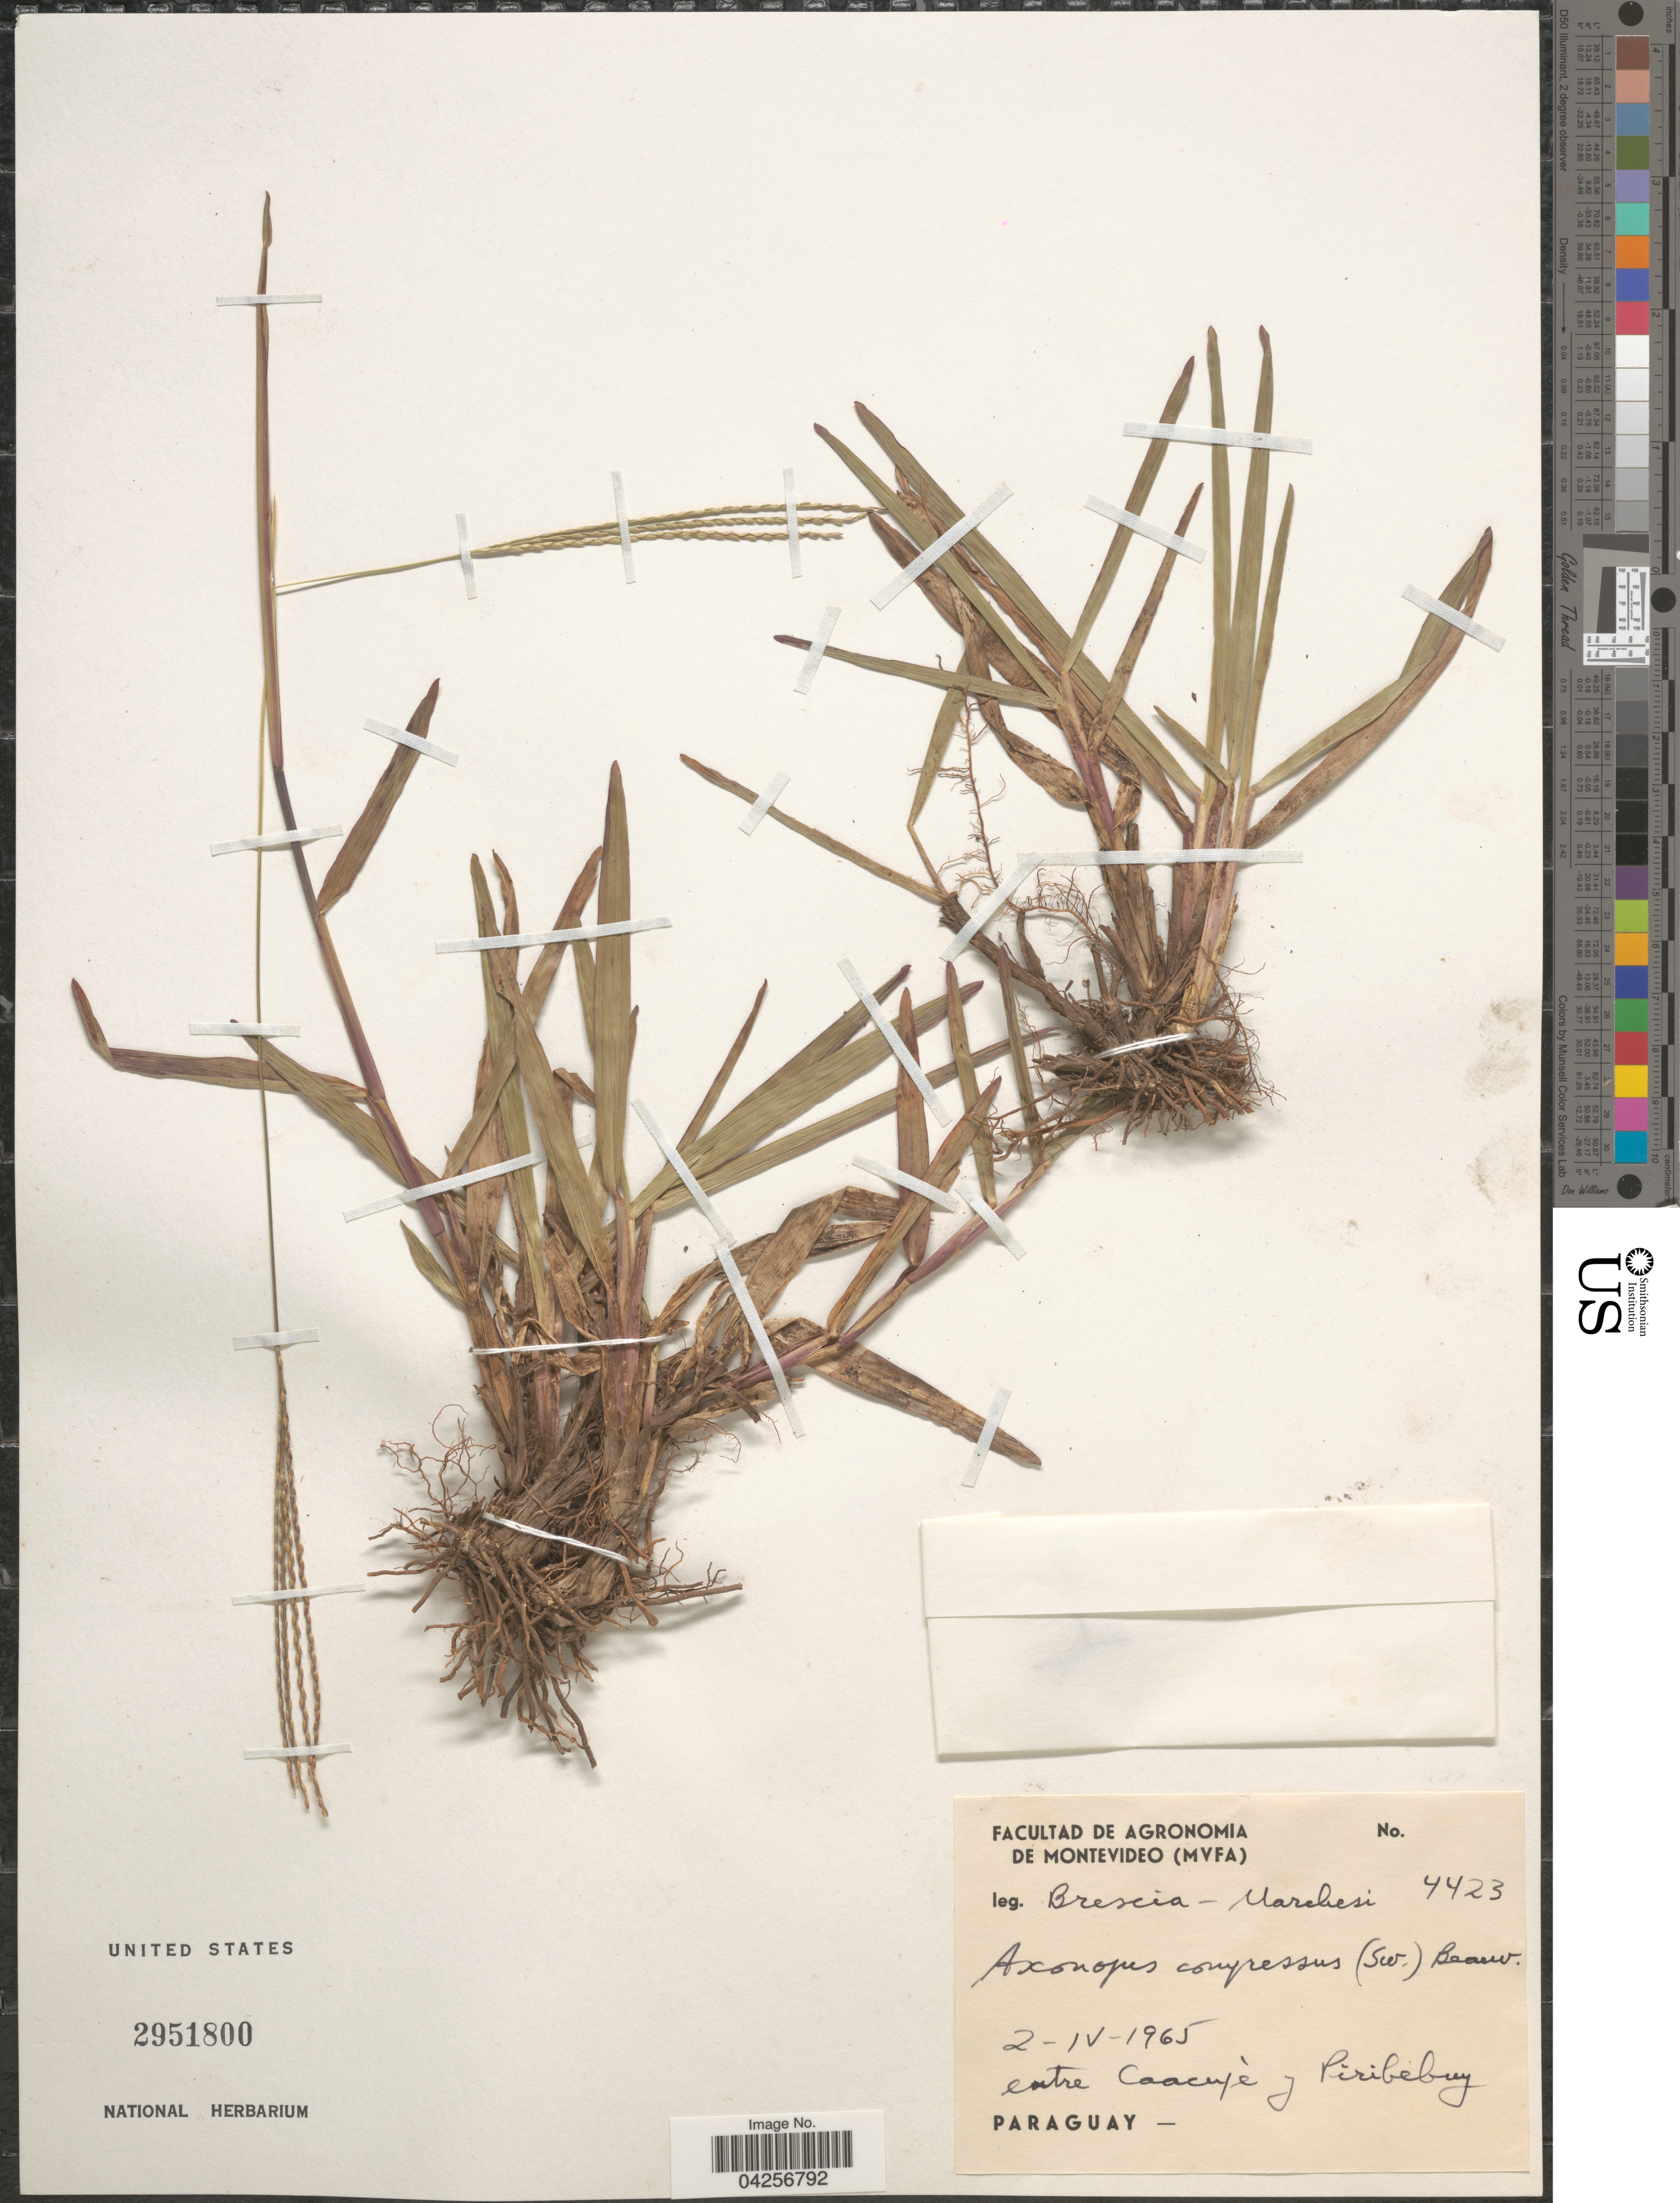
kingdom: Plantae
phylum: Tracheophyta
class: Liliopsida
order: Poales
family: Poaceae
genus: Axonopus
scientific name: Axonopus compressus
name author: (Sw.) P. Beauv.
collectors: -. Brescia & Marchesi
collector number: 4423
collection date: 1965-04-02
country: Paraguay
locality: Entre Caacuyé y Piribebuy.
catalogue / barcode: US 2951800